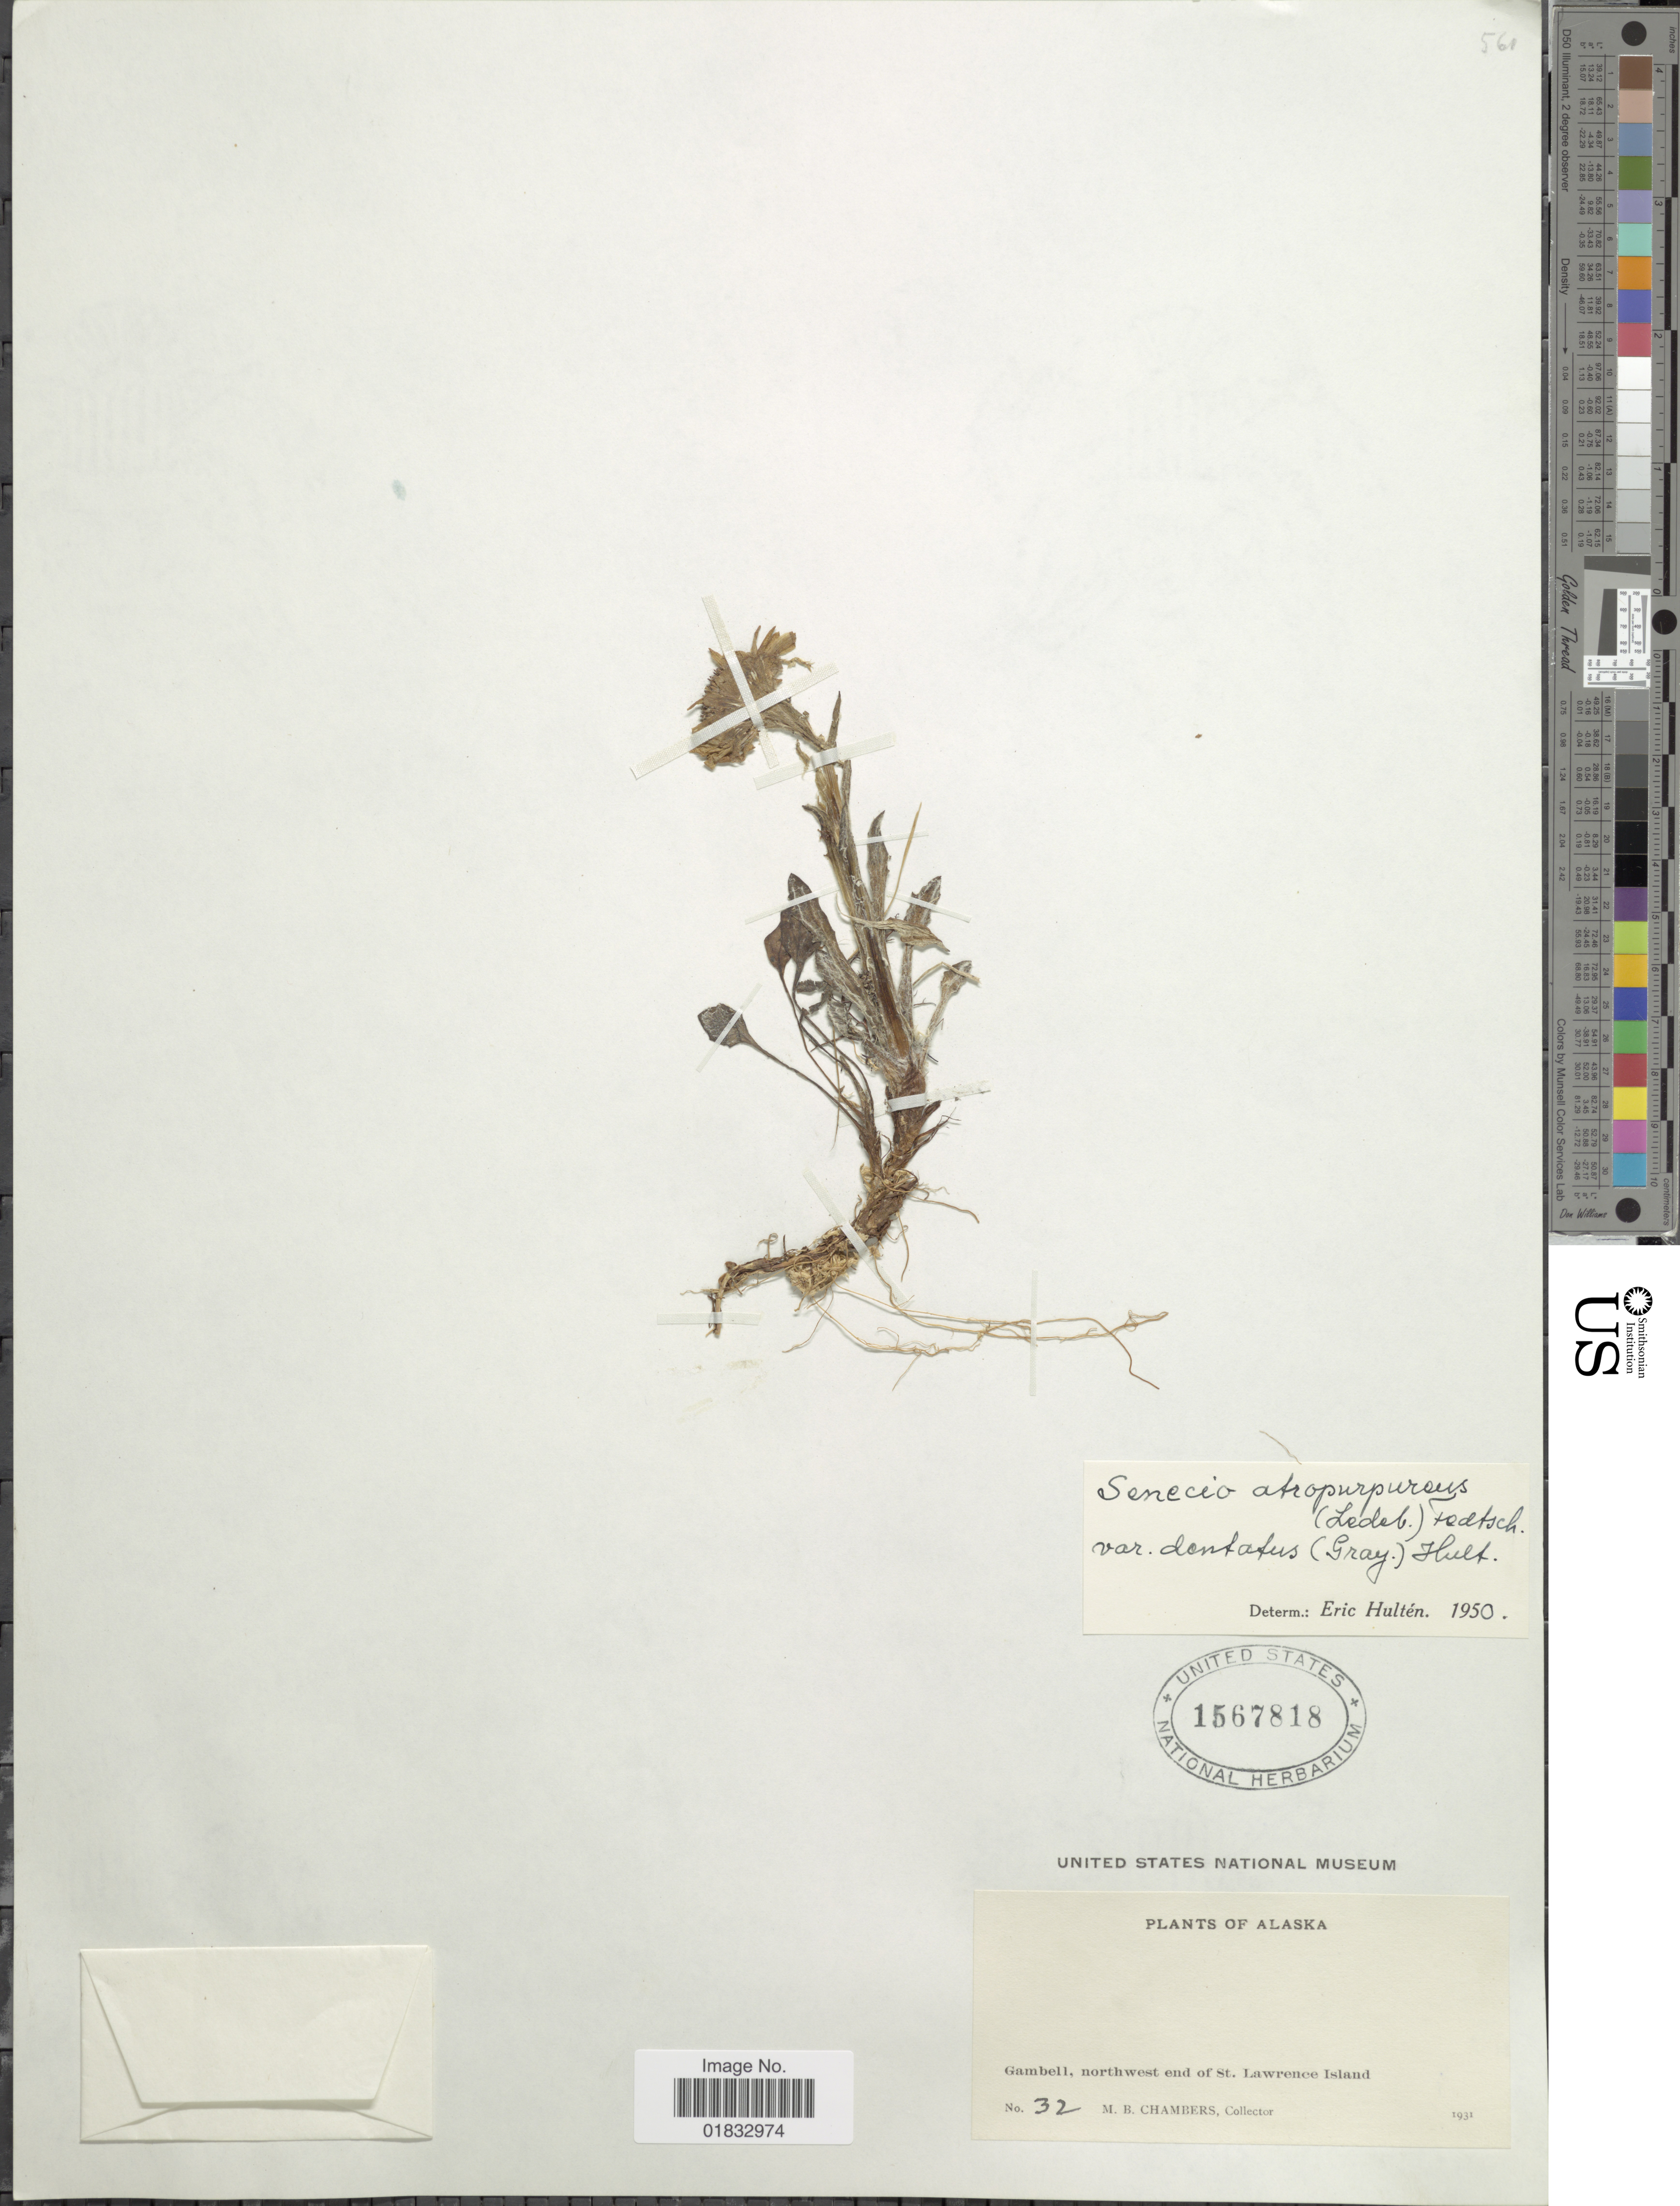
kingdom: Plantae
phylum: Tracheophyta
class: Magnoliopsida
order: Asterales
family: Asteraceae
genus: Tephroseris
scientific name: Tephroseris kjellmanii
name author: (A.E. Porsild) Holub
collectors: M. Chambers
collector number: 32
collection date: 1931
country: United States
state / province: Alaska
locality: Gambell, northwest end of St Lawrence Island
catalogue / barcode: US 1567818